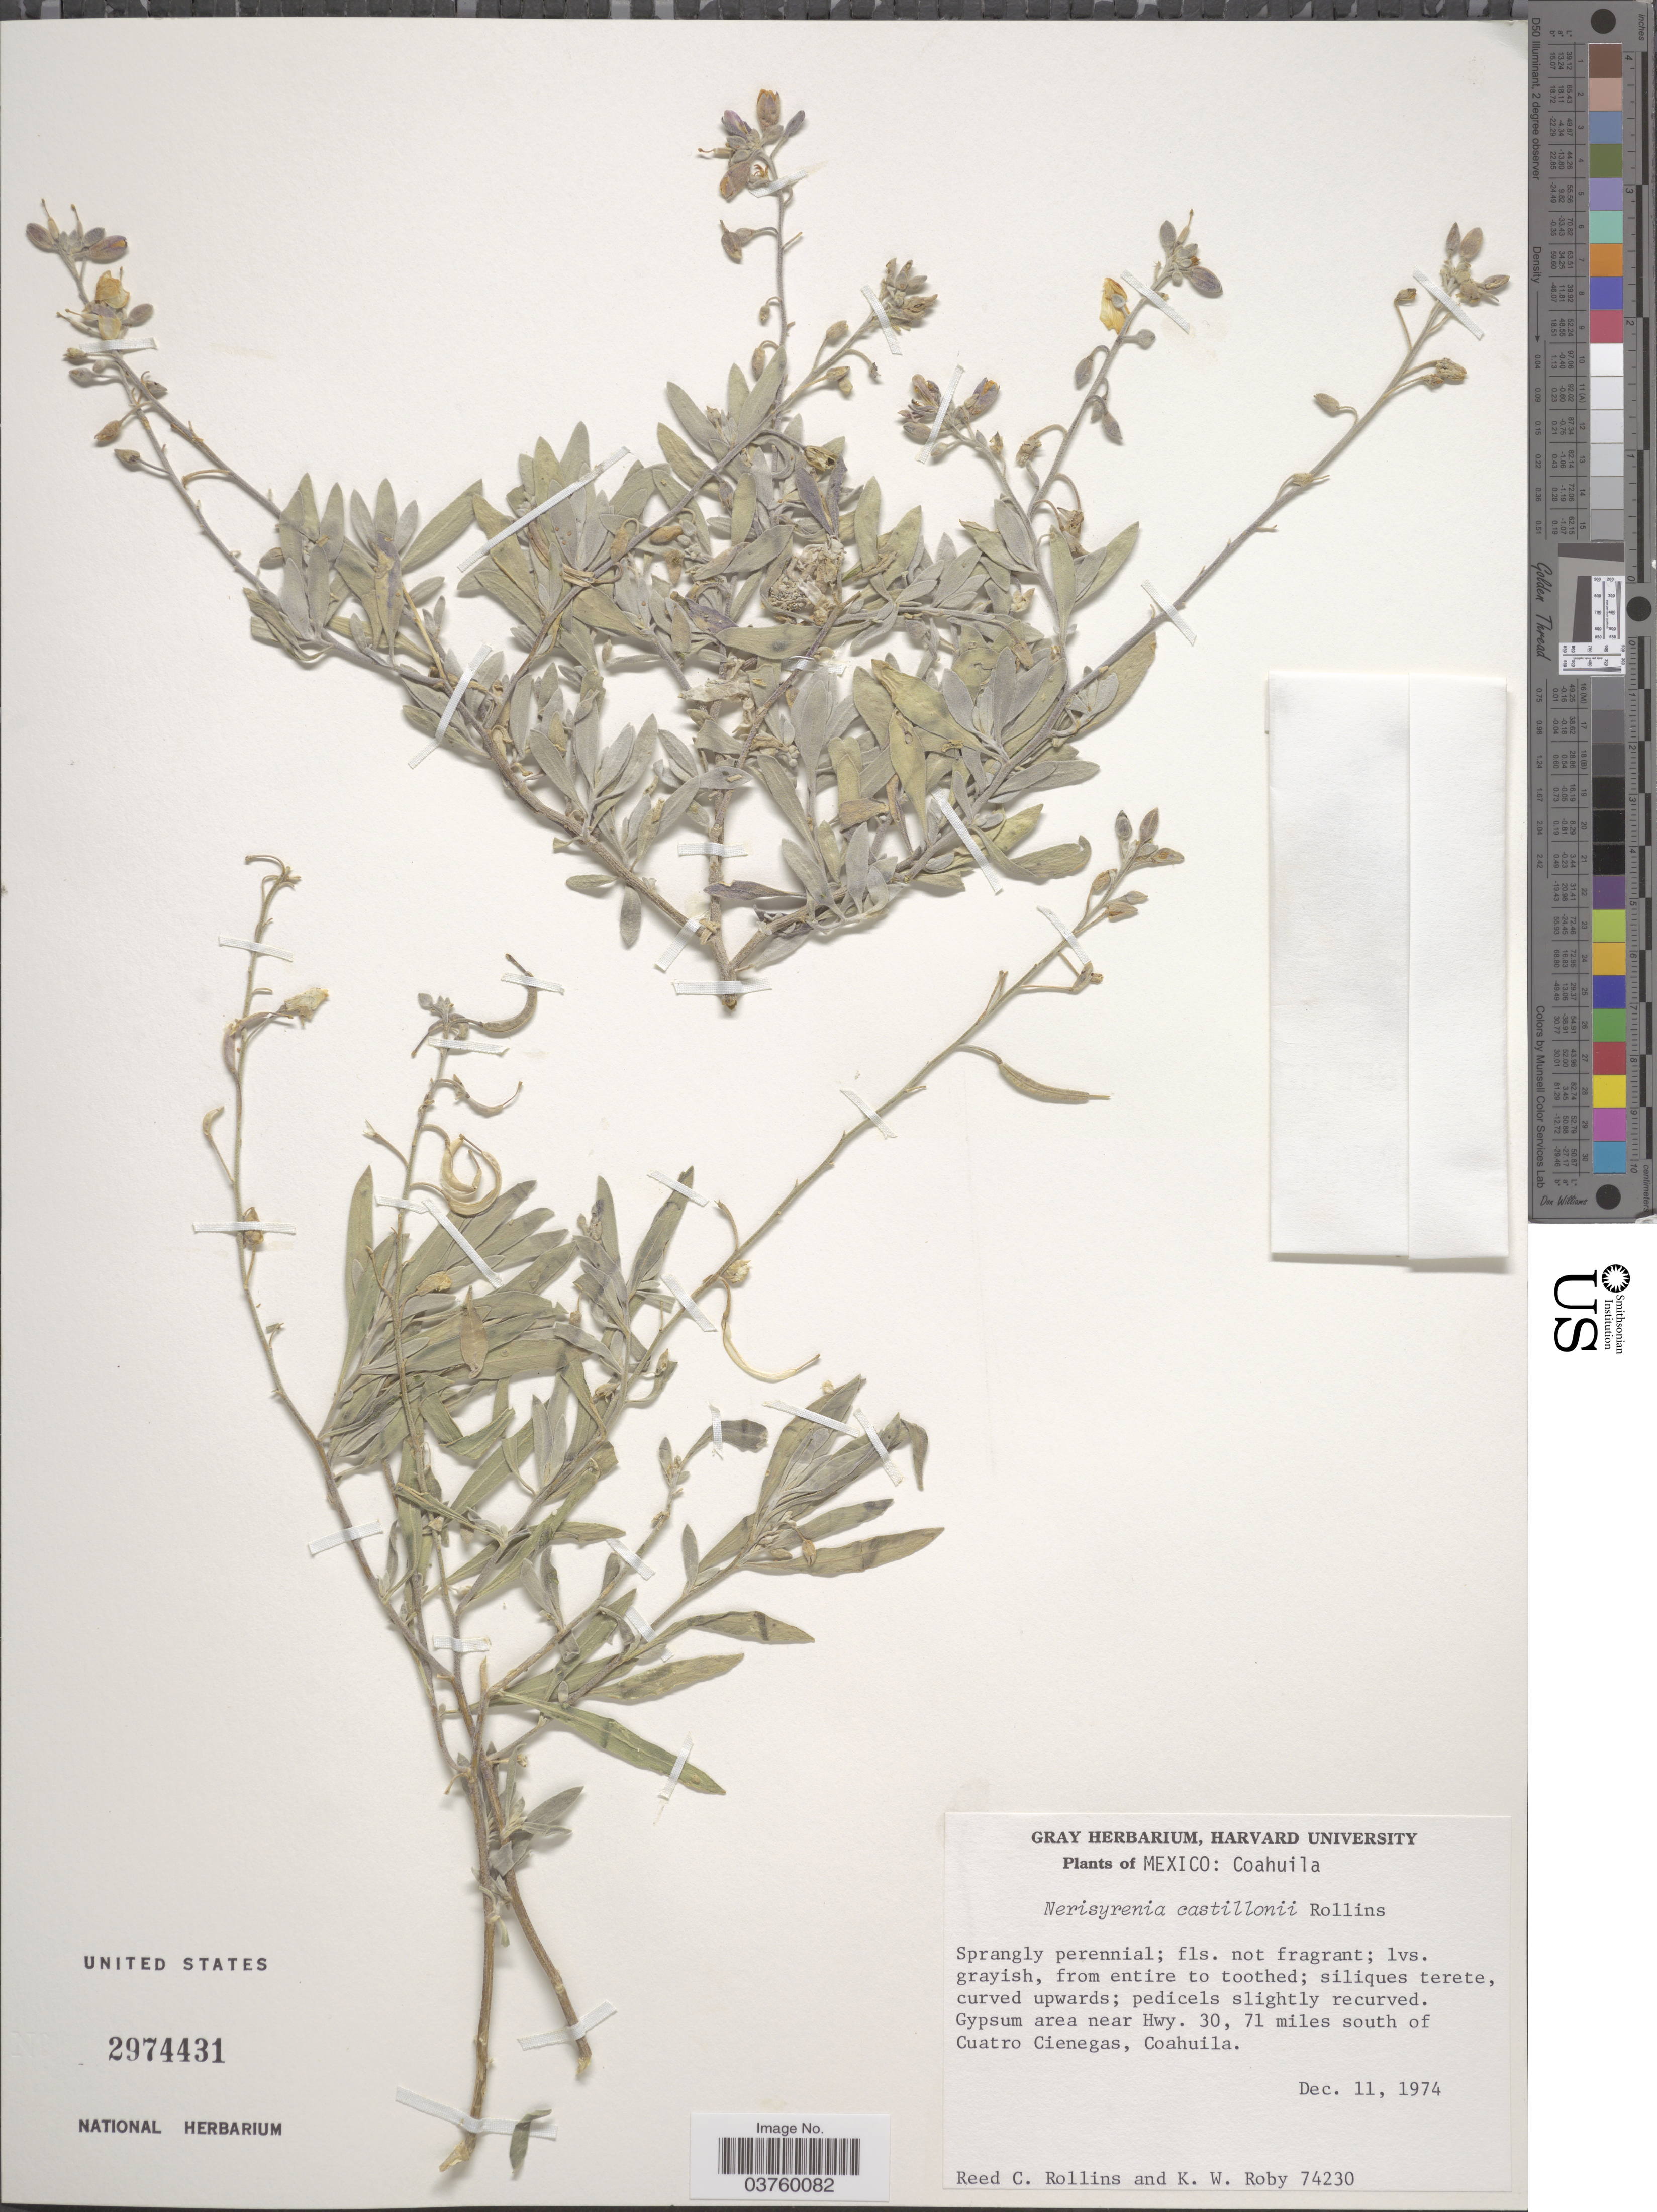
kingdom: Plantae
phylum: Tracheophyta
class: Magnoliopsida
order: Brassicales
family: Brassicaceae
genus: Nerisyrenia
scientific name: Nerisyrenia castillonii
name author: Rollins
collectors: R. C. Rollins & K. W. Roby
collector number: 74230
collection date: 1974-12-11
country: Mexico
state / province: Coahuila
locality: Gypsum area near Hwy. 30, 71 miles south of Cuatro Cienegas.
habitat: gypsum area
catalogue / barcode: US 2974431